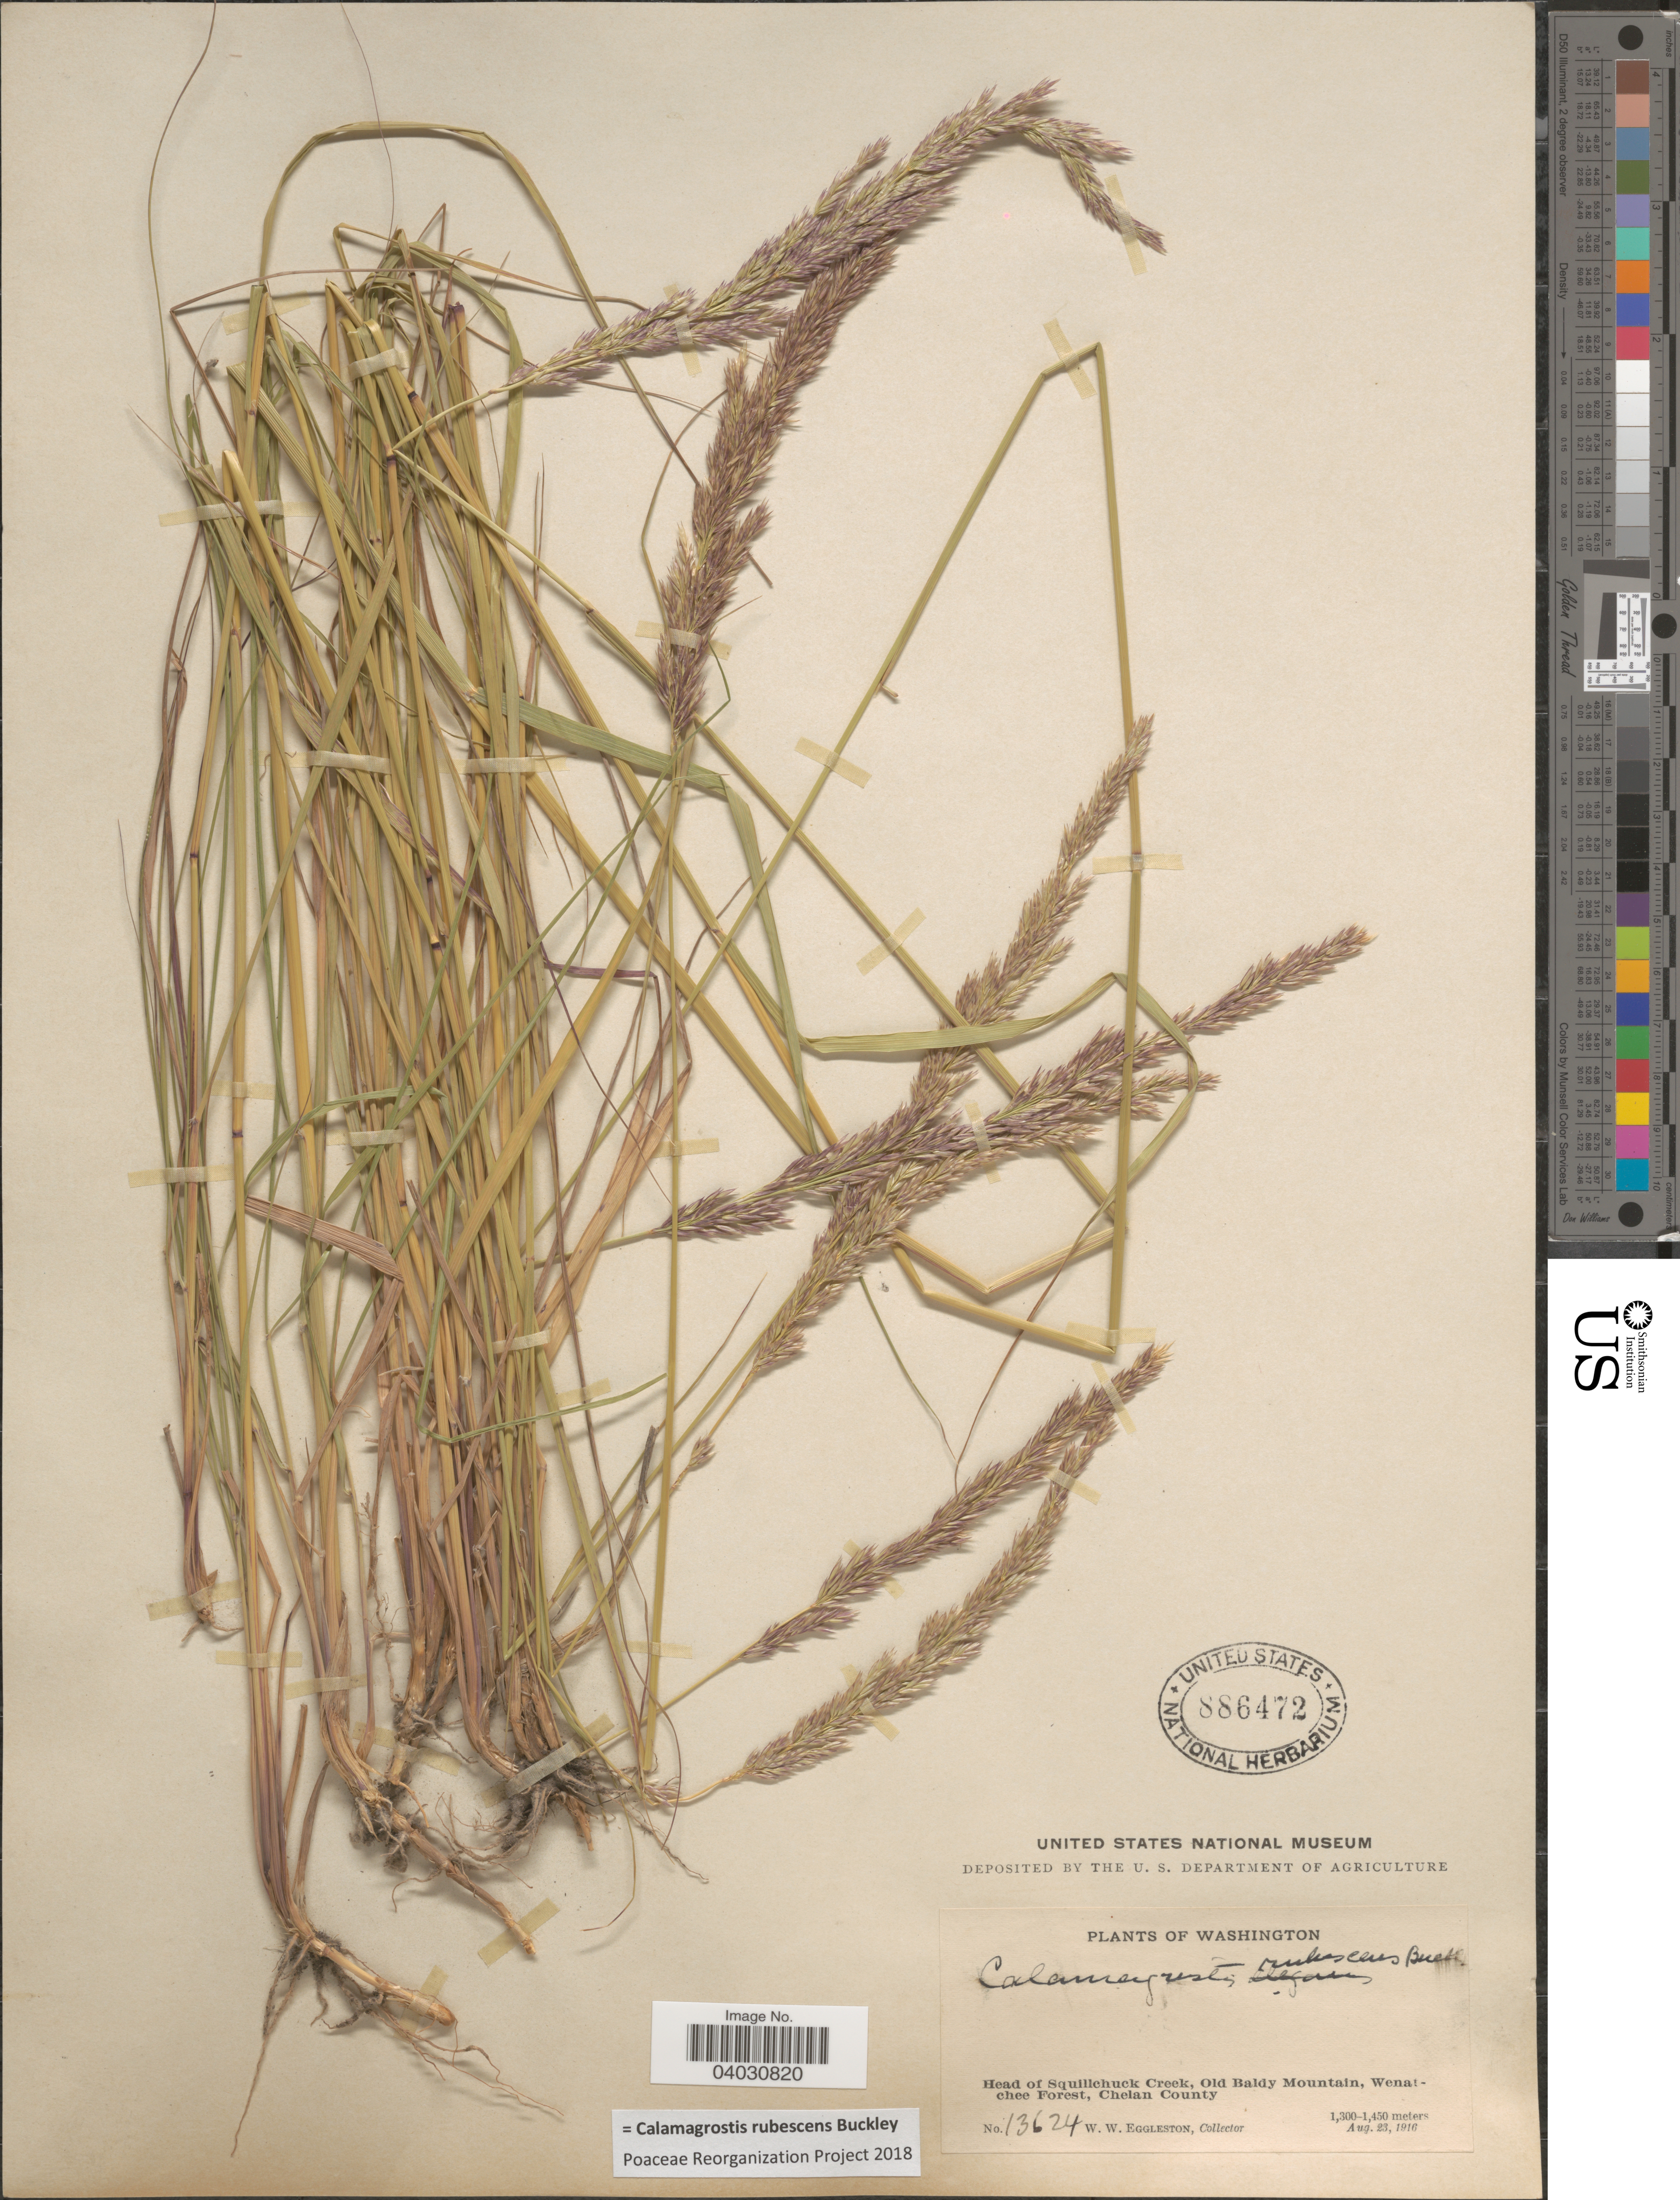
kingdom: Plantae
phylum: Tracheophyta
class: Liliopsida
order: Poales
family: Poaceae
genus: Calamagrostis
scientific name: Calamagrostis rubescens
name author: Buckley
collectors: W. W. Eggleston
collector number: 13624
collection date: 1916-08-23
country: United States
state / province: Washington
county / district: Chelan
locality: Head of Squillchuck Creek, Old Baldy Mountain, Wenatchee Forst.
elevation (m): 1300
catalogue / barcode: US 886472